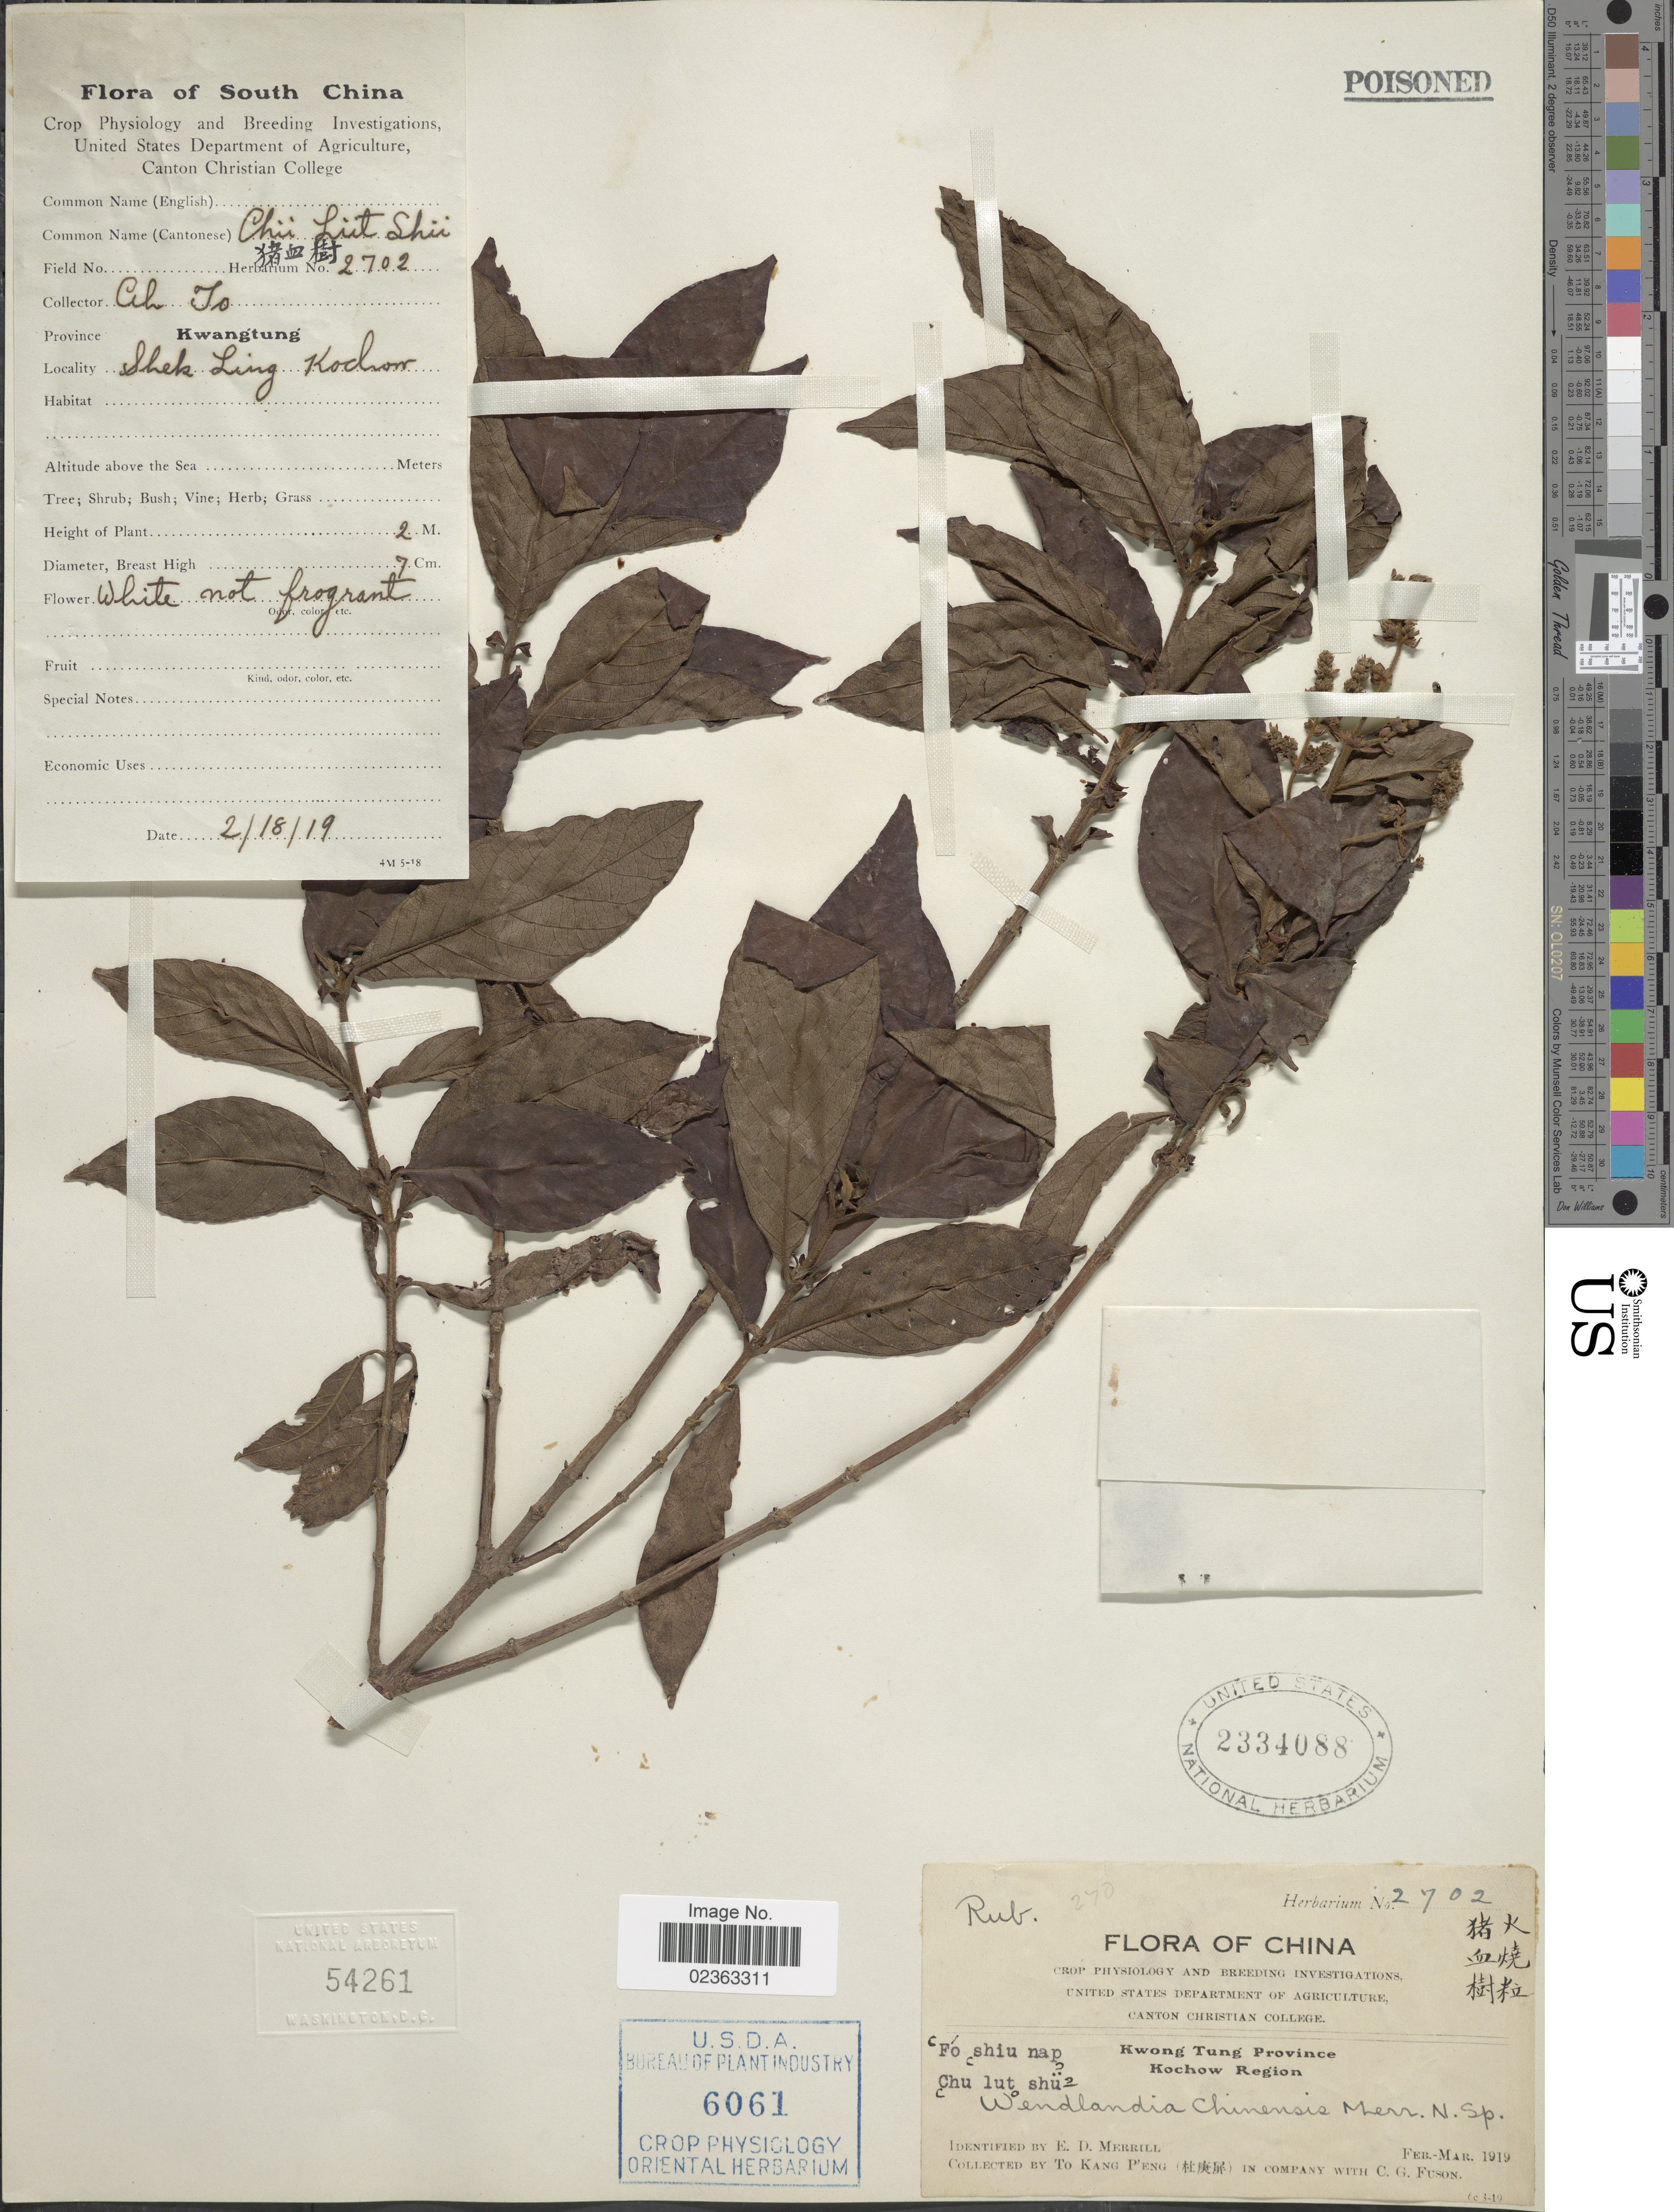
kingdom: Plantae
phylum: Tracheophyta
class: Magnoliopsida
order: Gentianales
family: Rubiaceae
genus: Wendlandia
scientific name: Wendlandia chinensis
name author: Merr.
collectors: To Kang P'eng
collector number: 2702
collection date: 1919-02/1919-03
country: China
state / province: Guangdong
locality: Kwong Tung Province, Kochow Region, South China, Skek Ling Kochow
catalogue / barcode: US 2334088